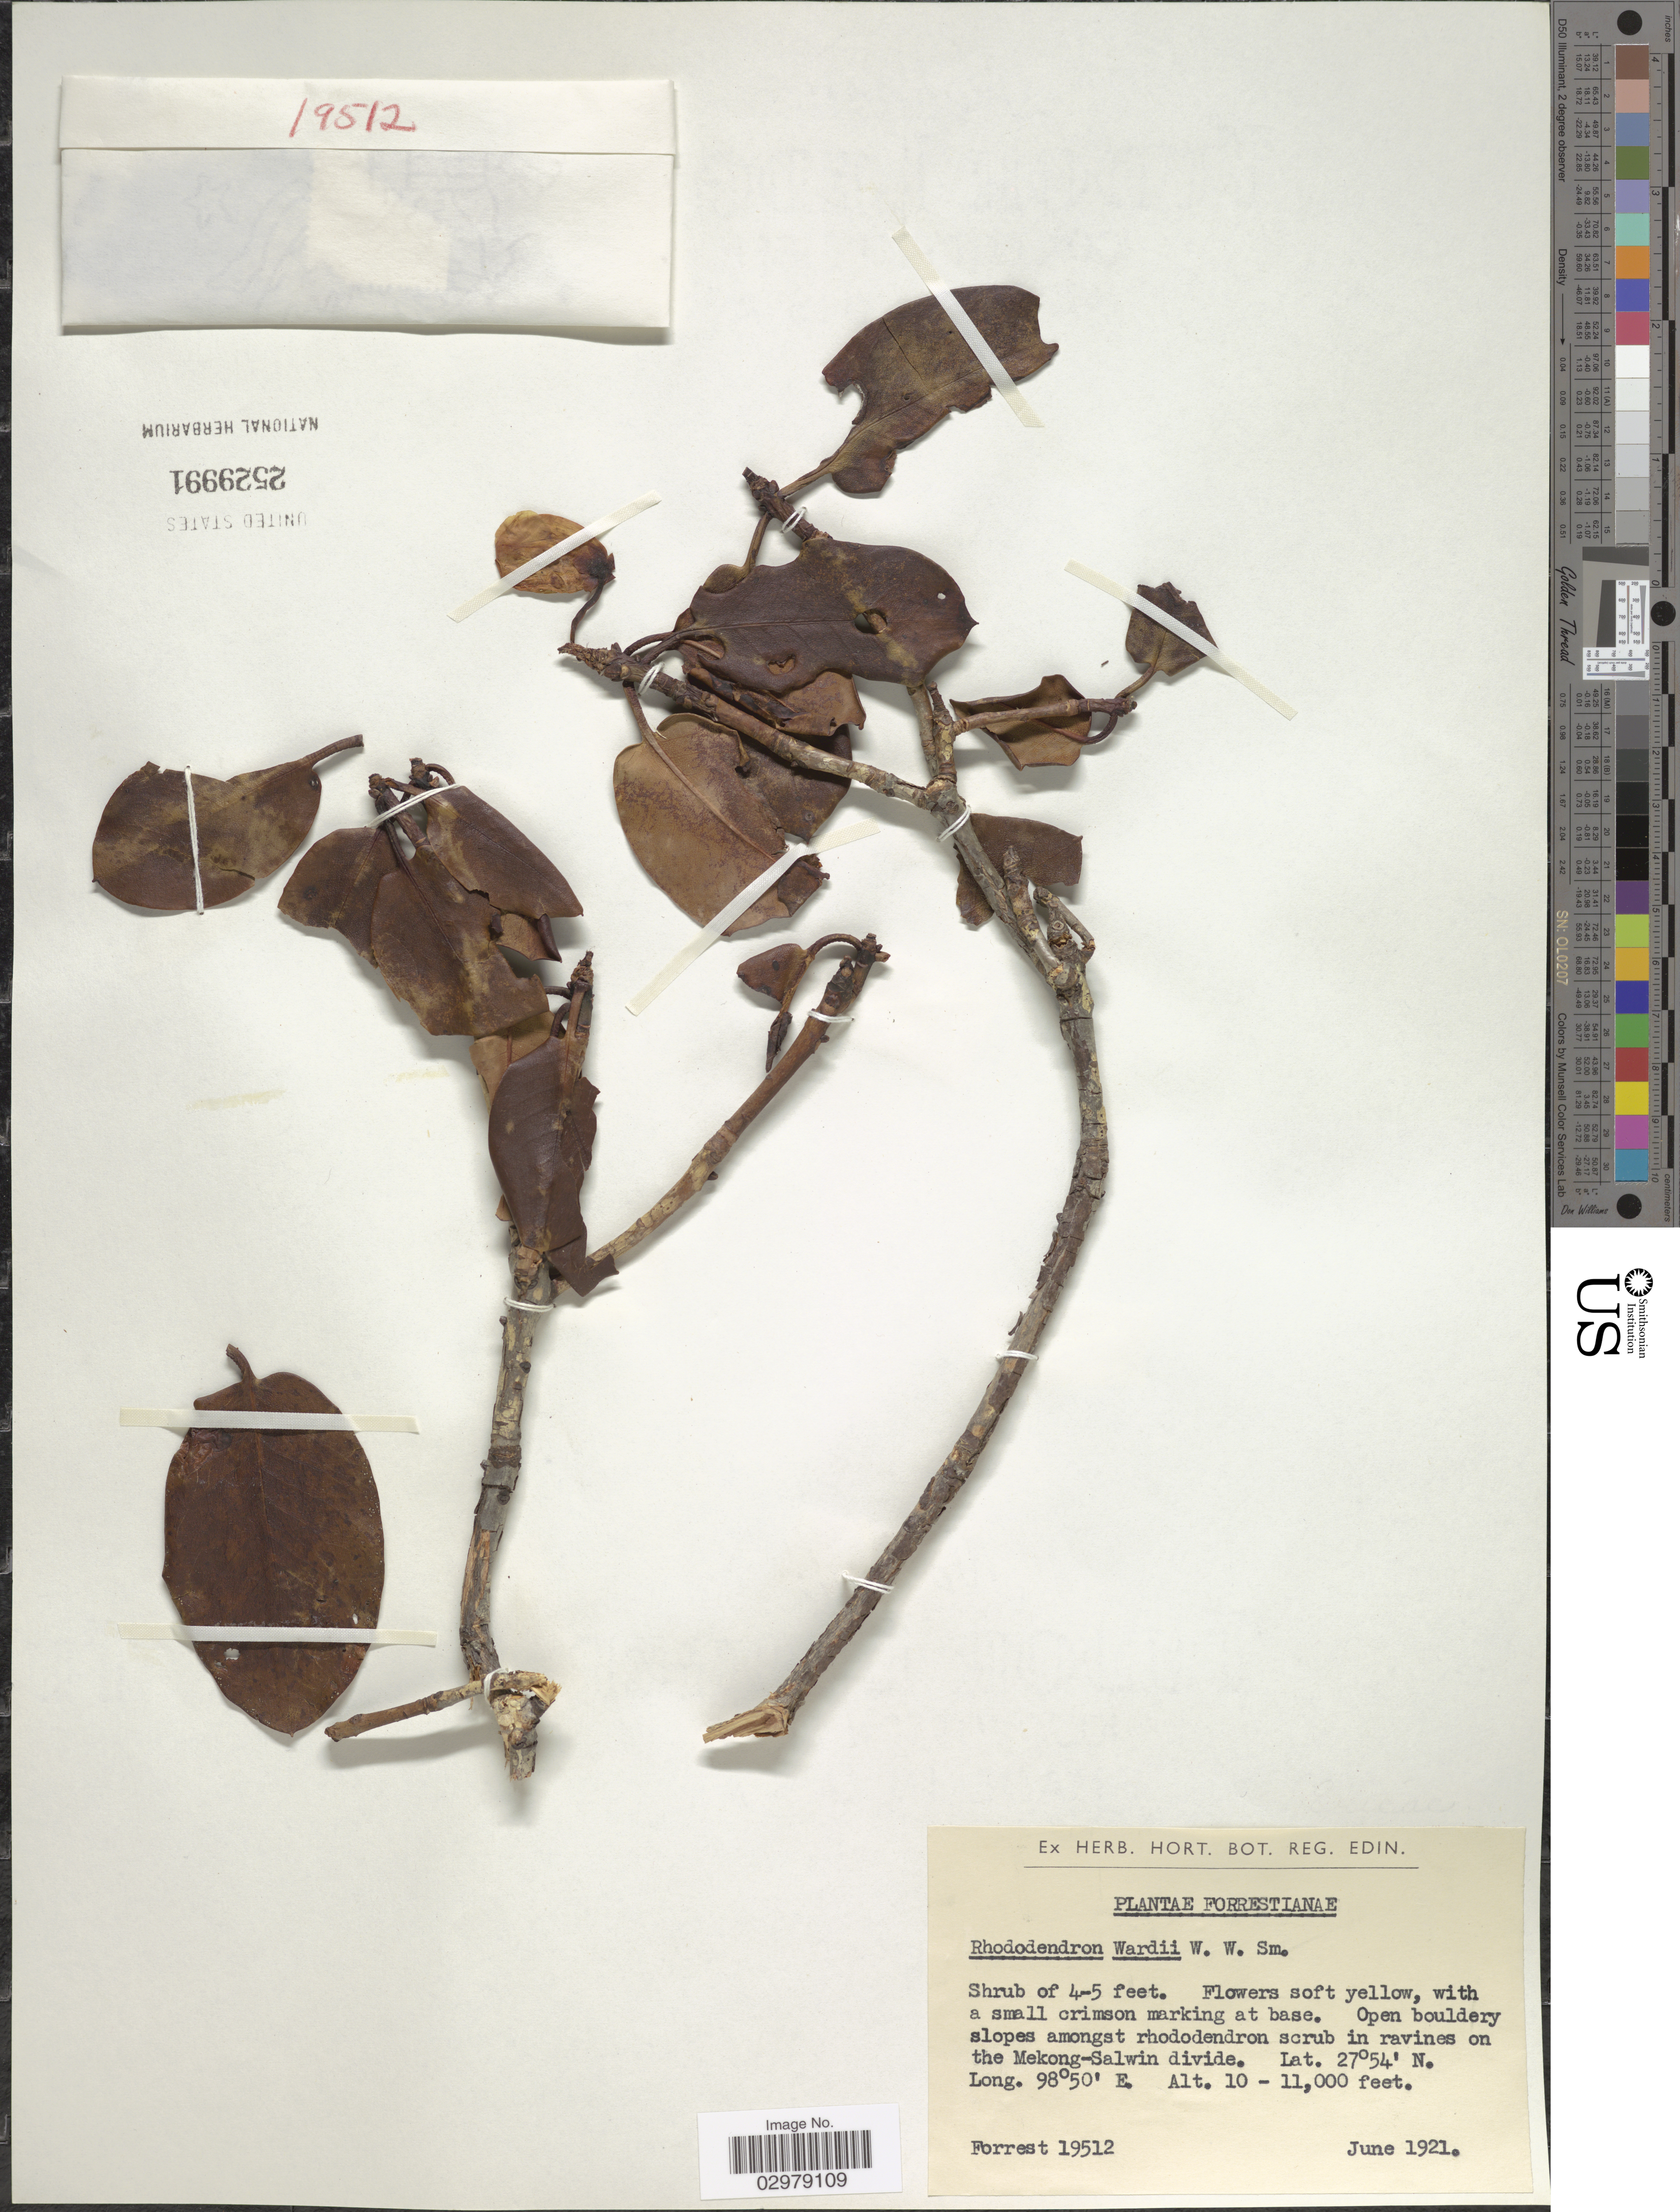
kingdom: Plantae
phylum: Tracheophyta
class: Magnoliopsida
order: Ericales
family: Ericaceae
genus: Rhododendron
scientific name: Rhododendron wardii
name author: W.W. Sm.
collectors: -. Forrest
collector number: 19512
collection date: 1921-06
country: China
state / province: Yunnan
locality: Open bouldery slopes amongst rhododendron scrub in ravines on the Mekong-Salwin divide.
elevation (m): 3048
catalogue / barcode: US 2529991